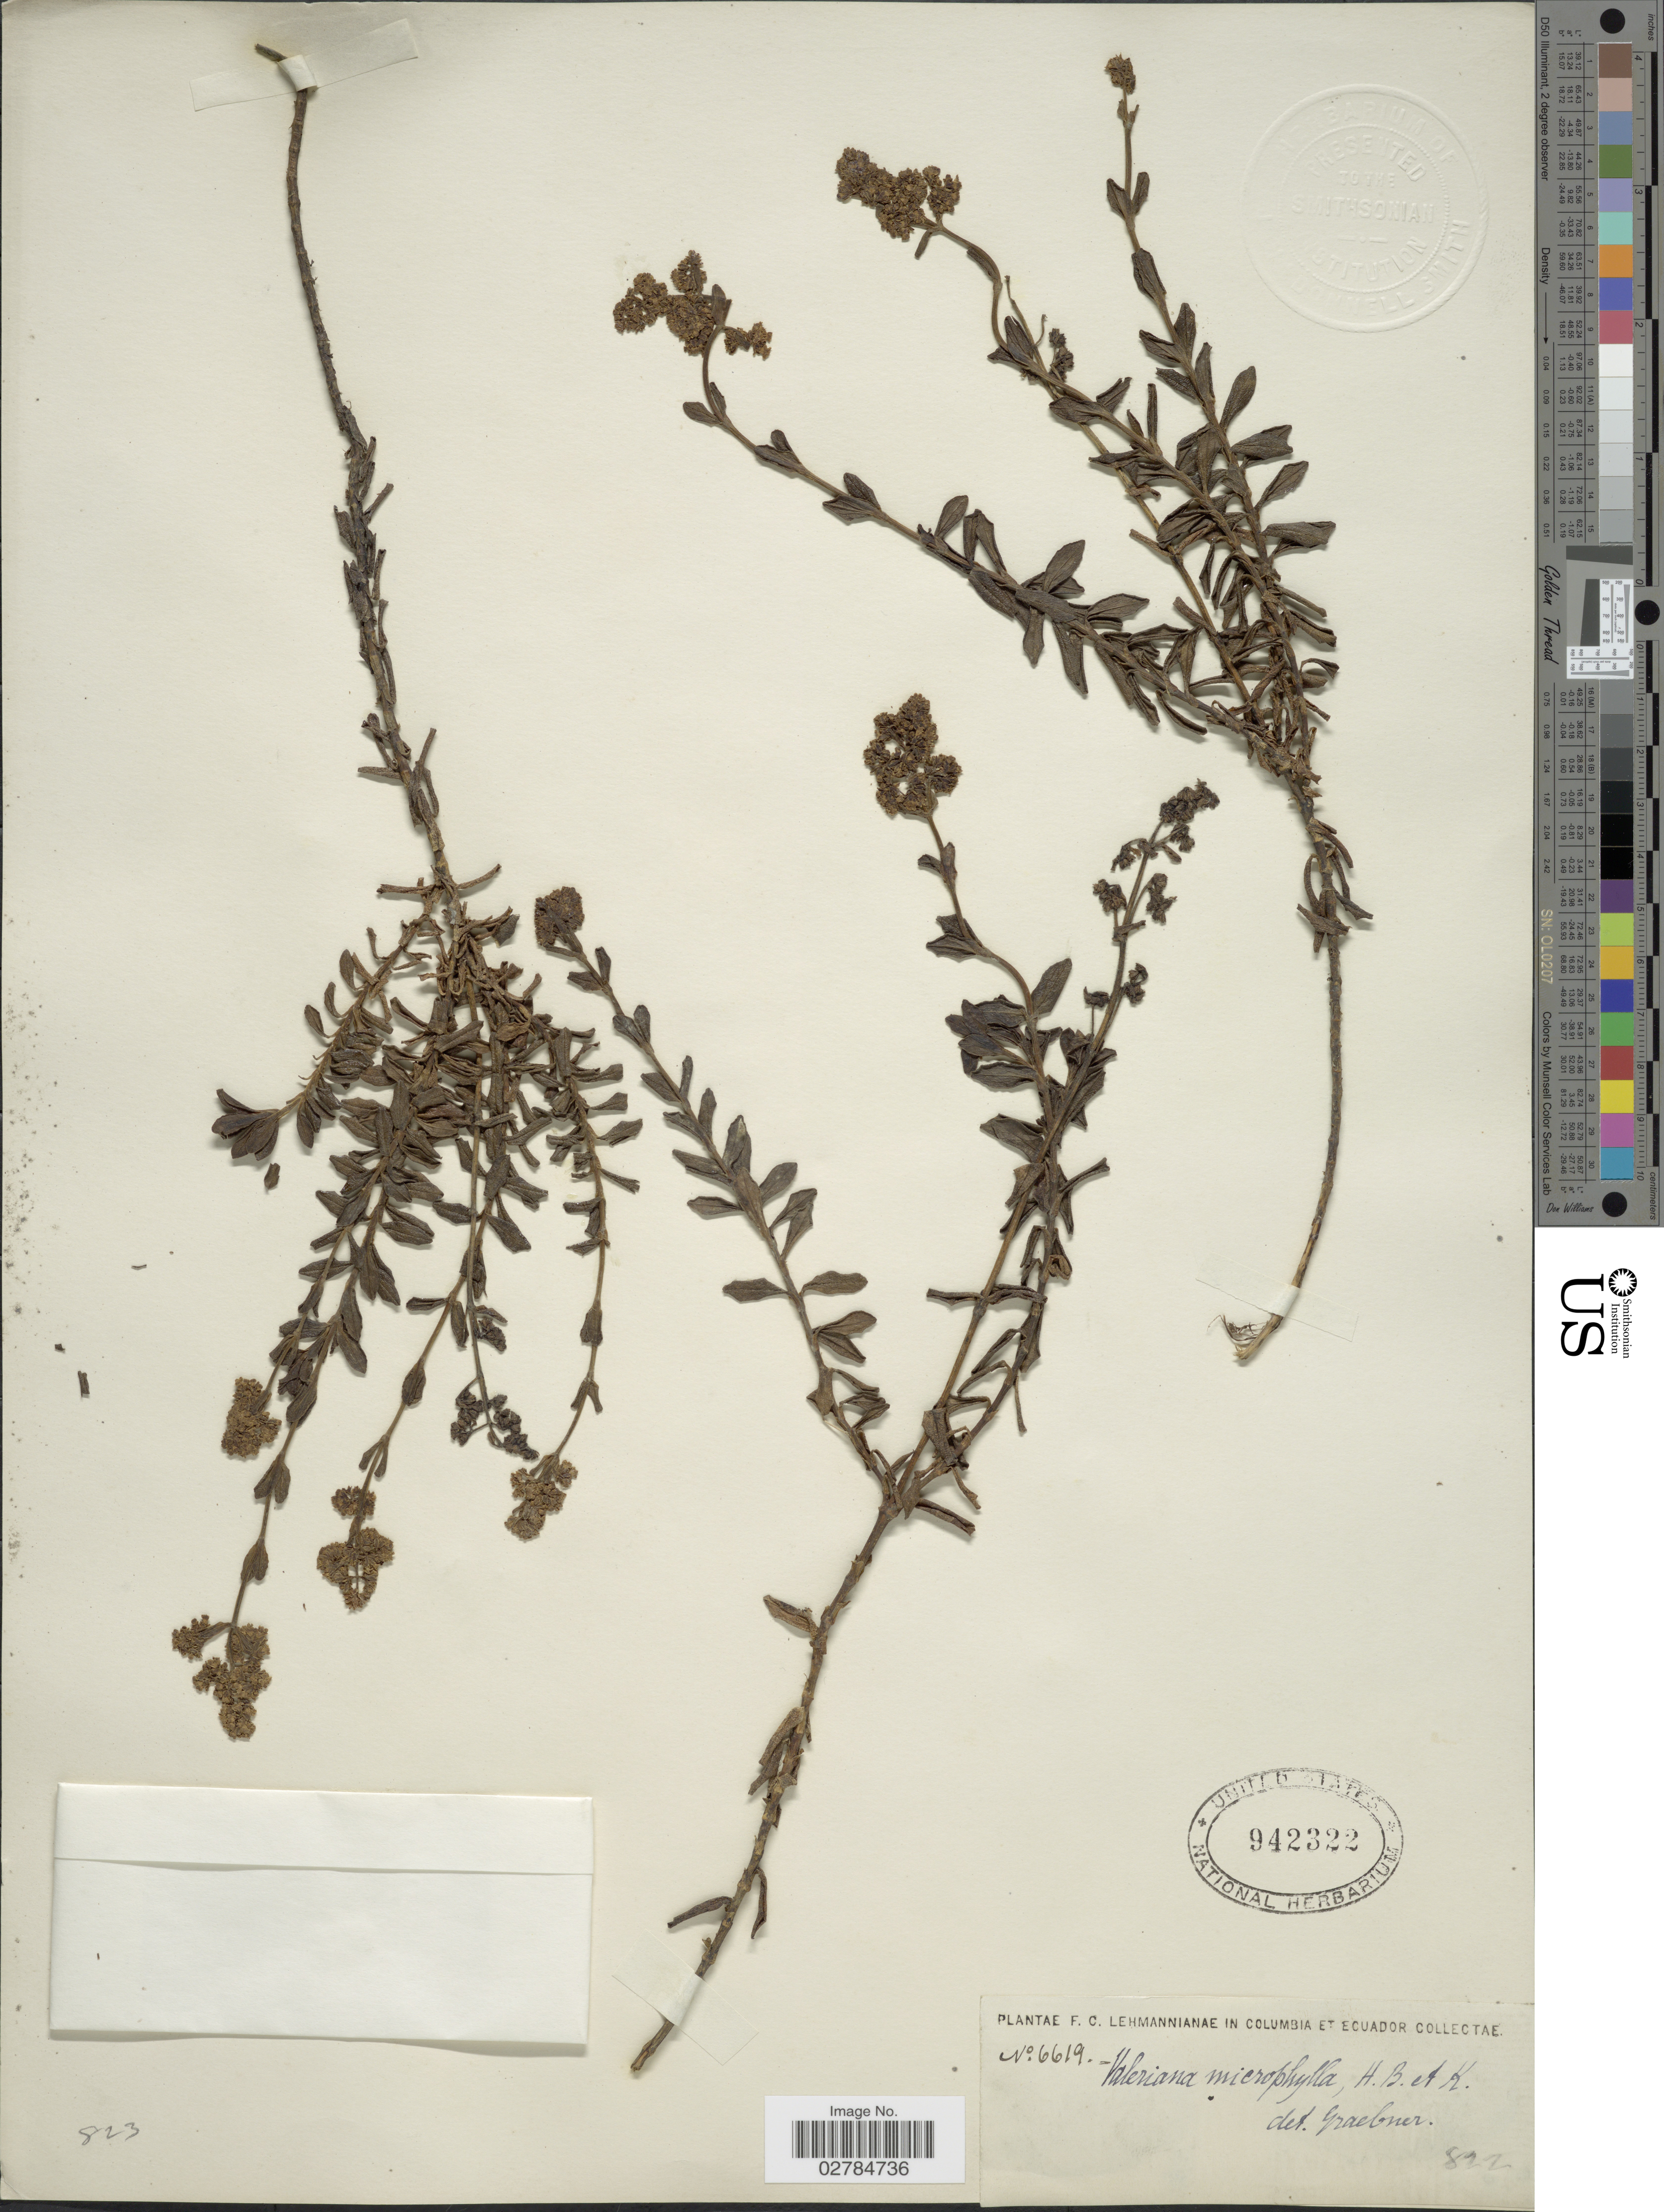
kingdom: Plantae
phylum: Tracheophyta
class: Magnoliopsida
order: Dipsacales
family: Caprifoliaceae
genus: Valeriana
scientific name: Valeriana microphylla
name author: Kunth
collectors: F. C. Lehmann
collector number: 6619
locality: Colombia et Ecuador.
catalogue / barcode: US 942322